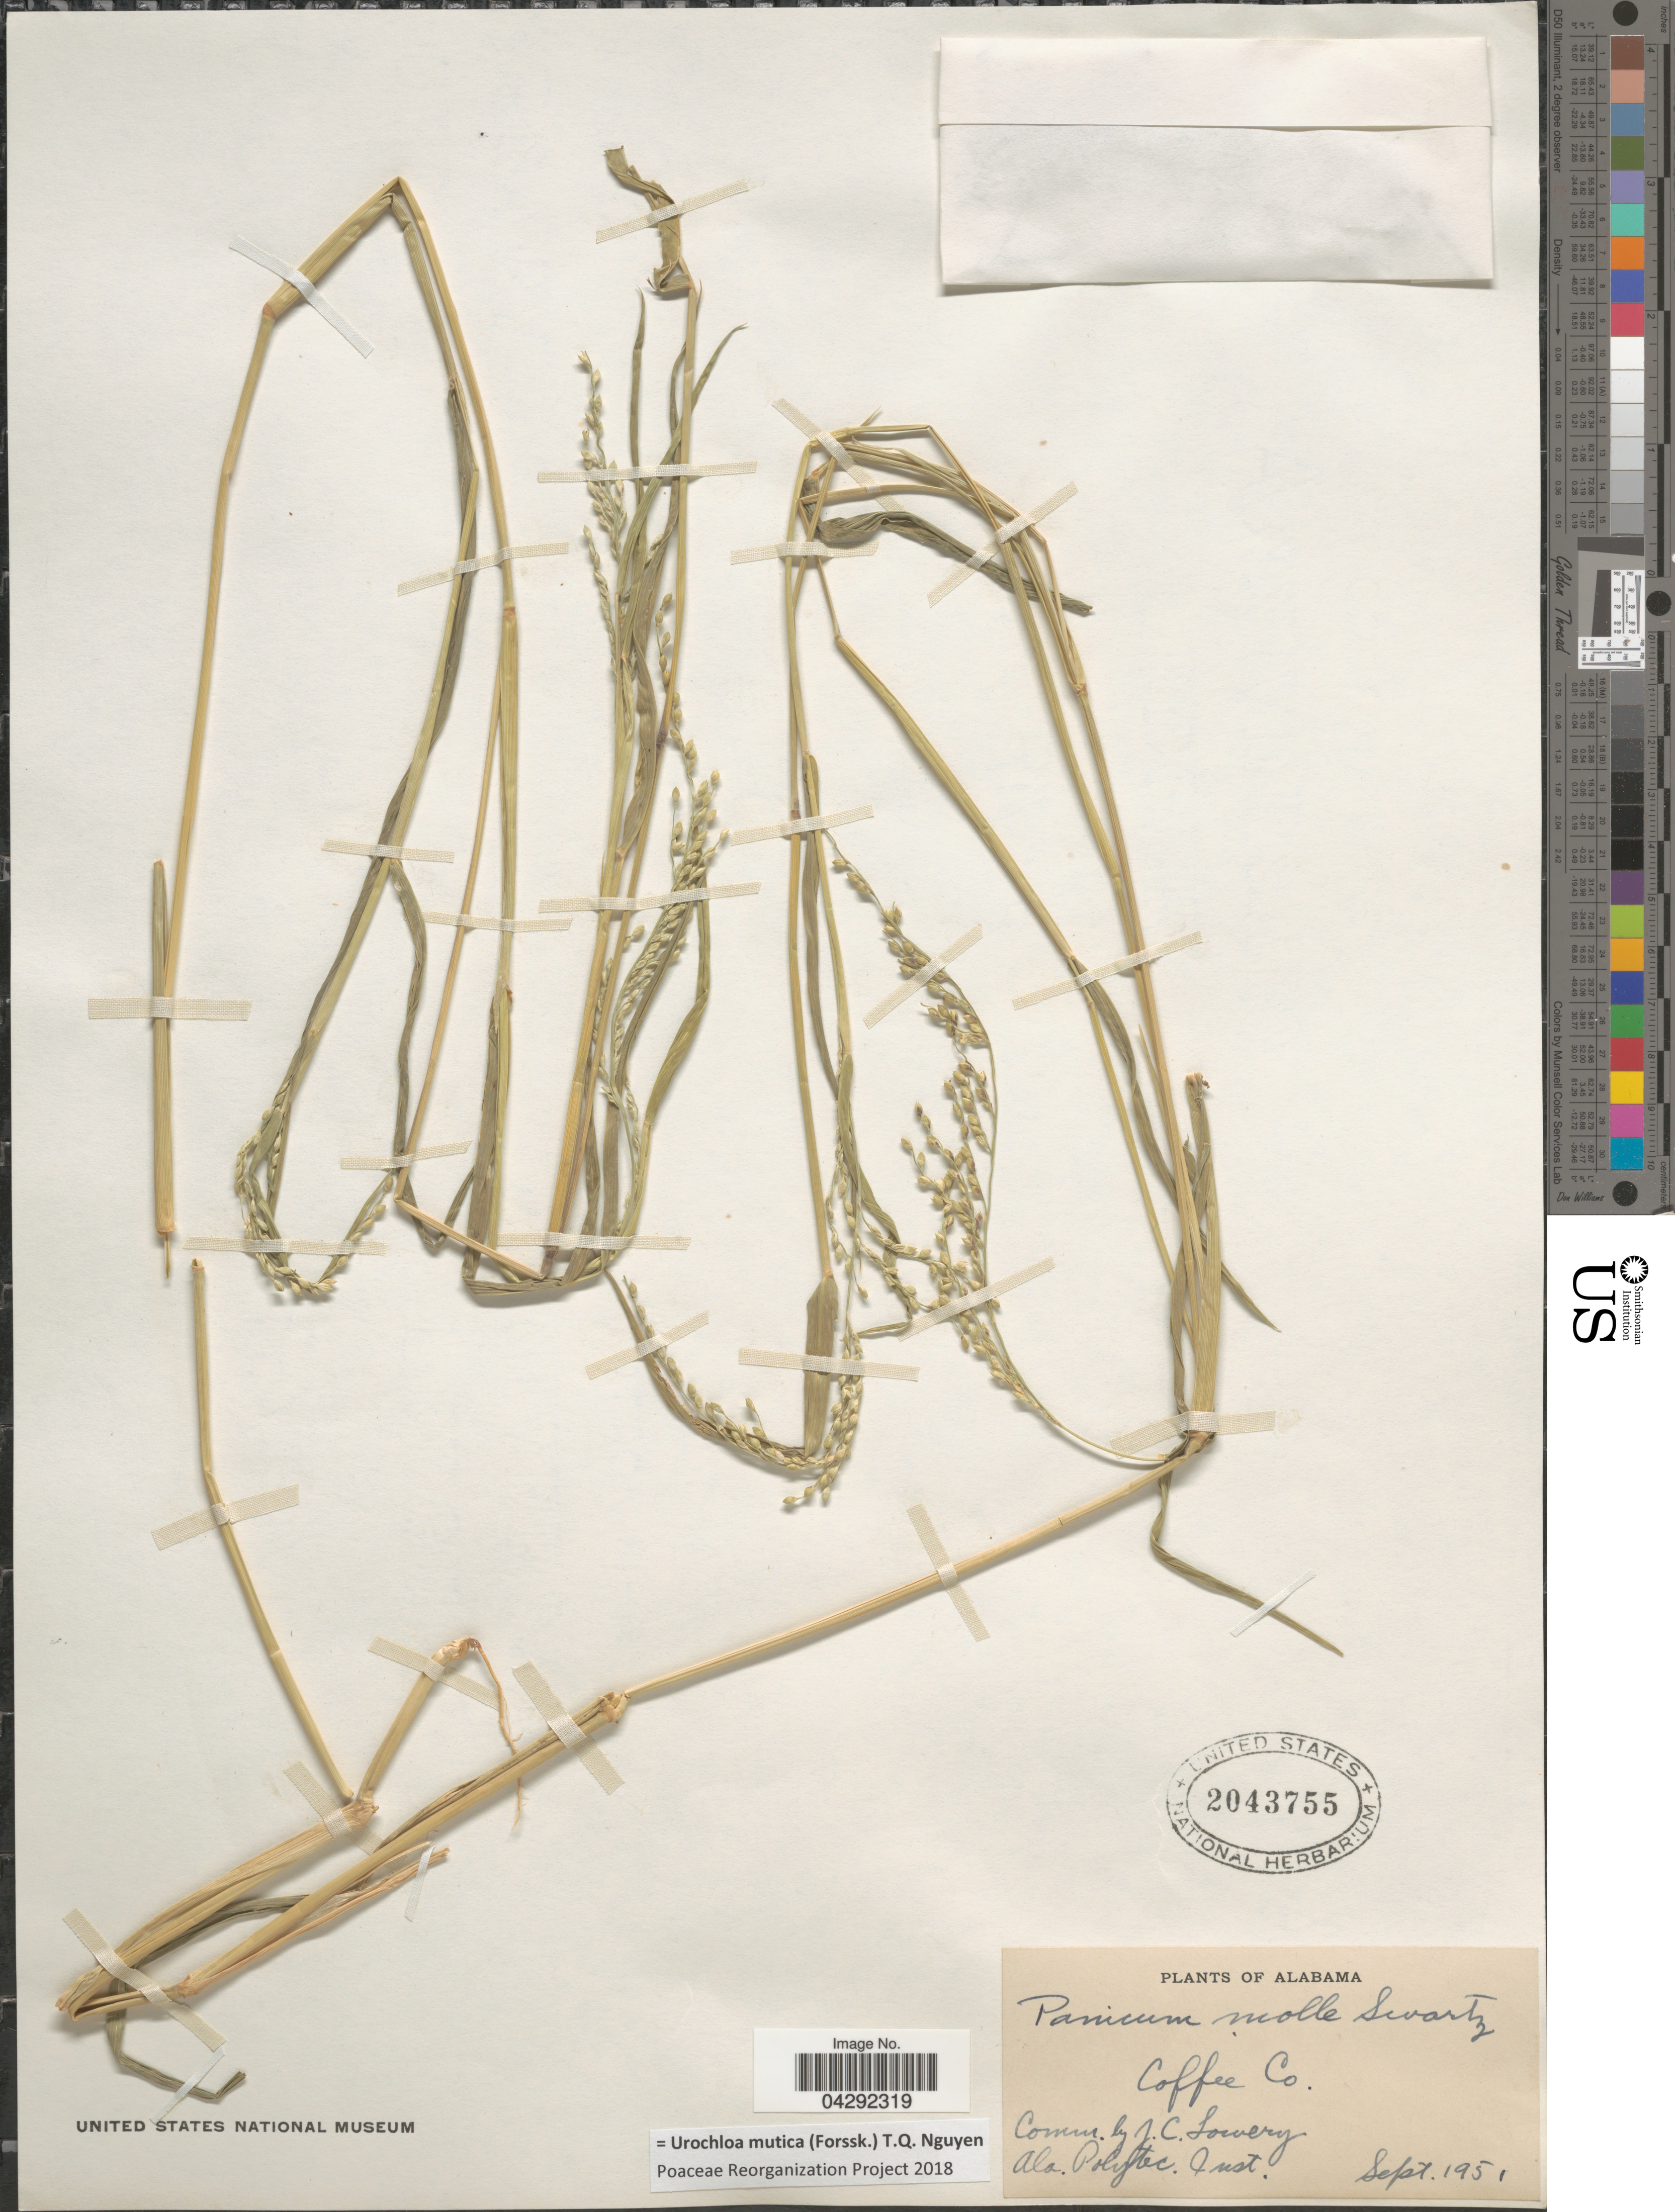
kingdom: Plantae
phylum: Tracheophyta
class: Liliopsida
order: Poales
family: Poaceae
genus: Urochloa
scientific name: Urochloa mutica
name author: (Forssk.) T.Q. Nguyen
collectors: Ala. Polytec. Inst.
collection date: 1951-09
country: United States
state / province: Alabama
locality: Coffee Co.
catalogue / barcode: US 2043755